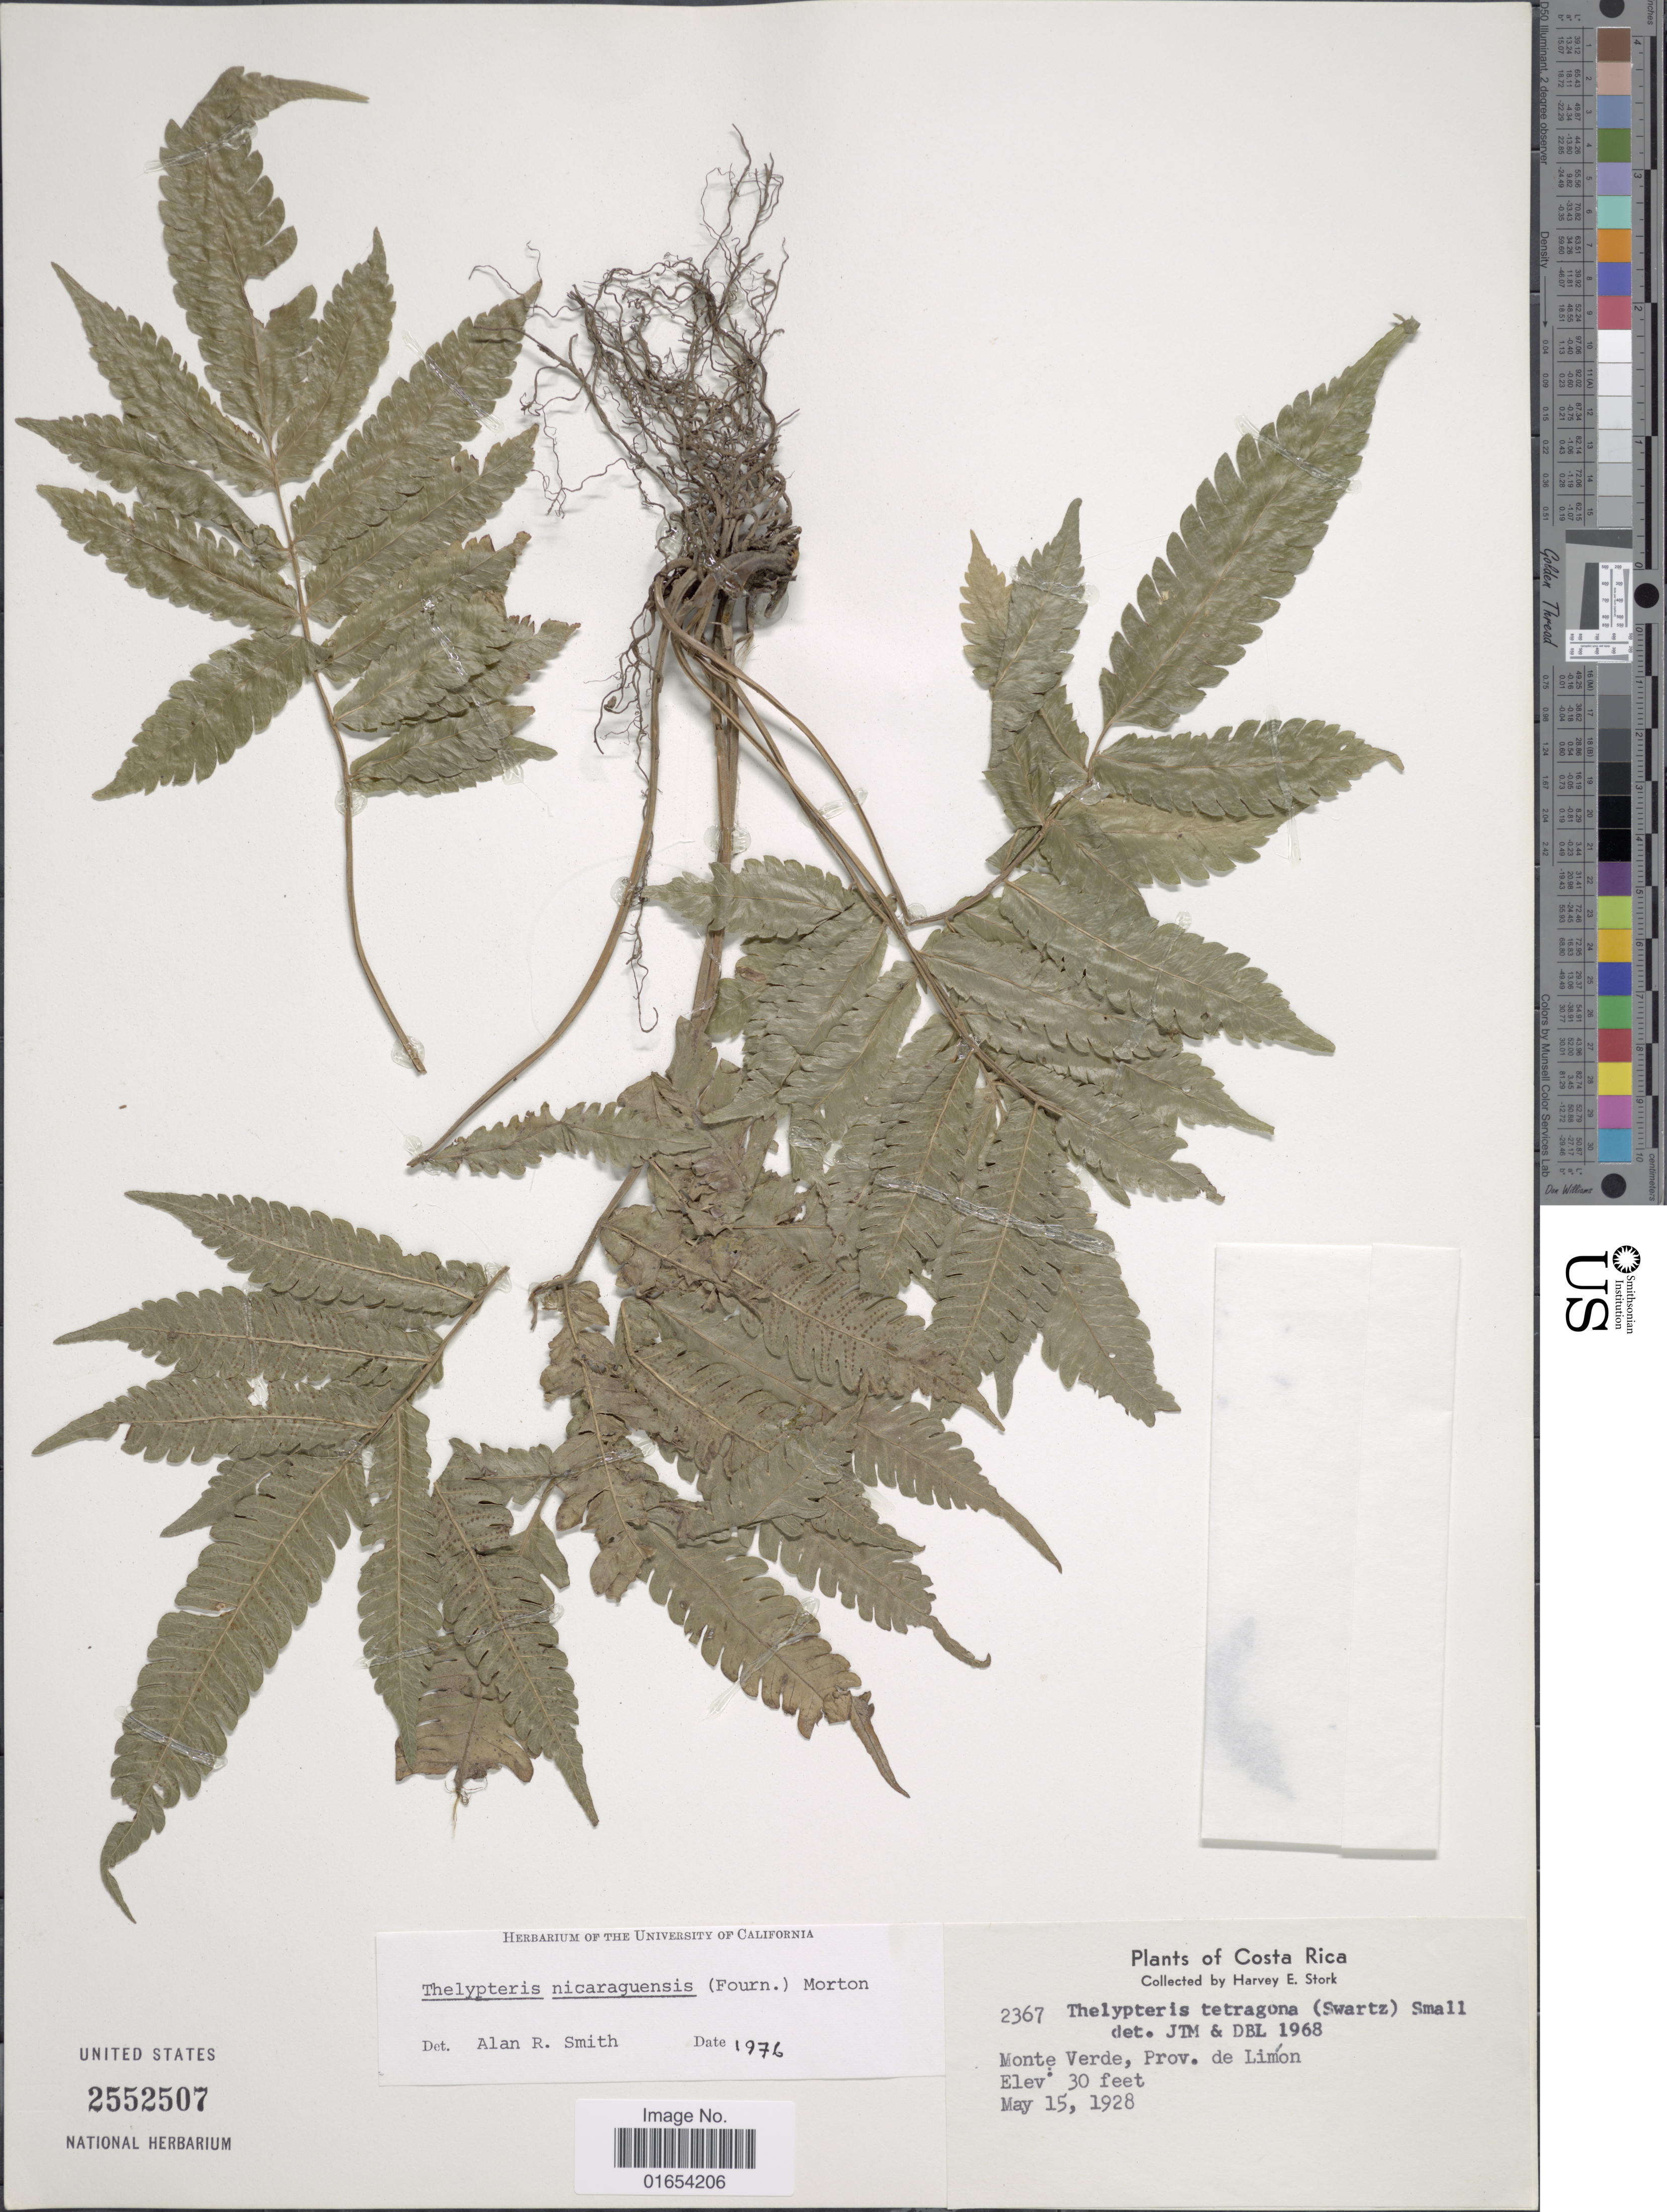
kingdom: Plantae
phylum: Tracheophyta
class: Polypodiopsida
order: Polypodiales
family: Thelypteridaceae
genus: Goniopteris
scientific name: Goniopteris nicaraguensis (C. Chr.) comb. nov., ined 2015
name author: (C. Chr.)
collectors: H. E. Stork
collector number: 2367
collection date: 1928-05-15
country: Costa Rica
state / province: Limón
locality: Monte Verde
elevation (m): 9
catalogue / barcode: US 2552507